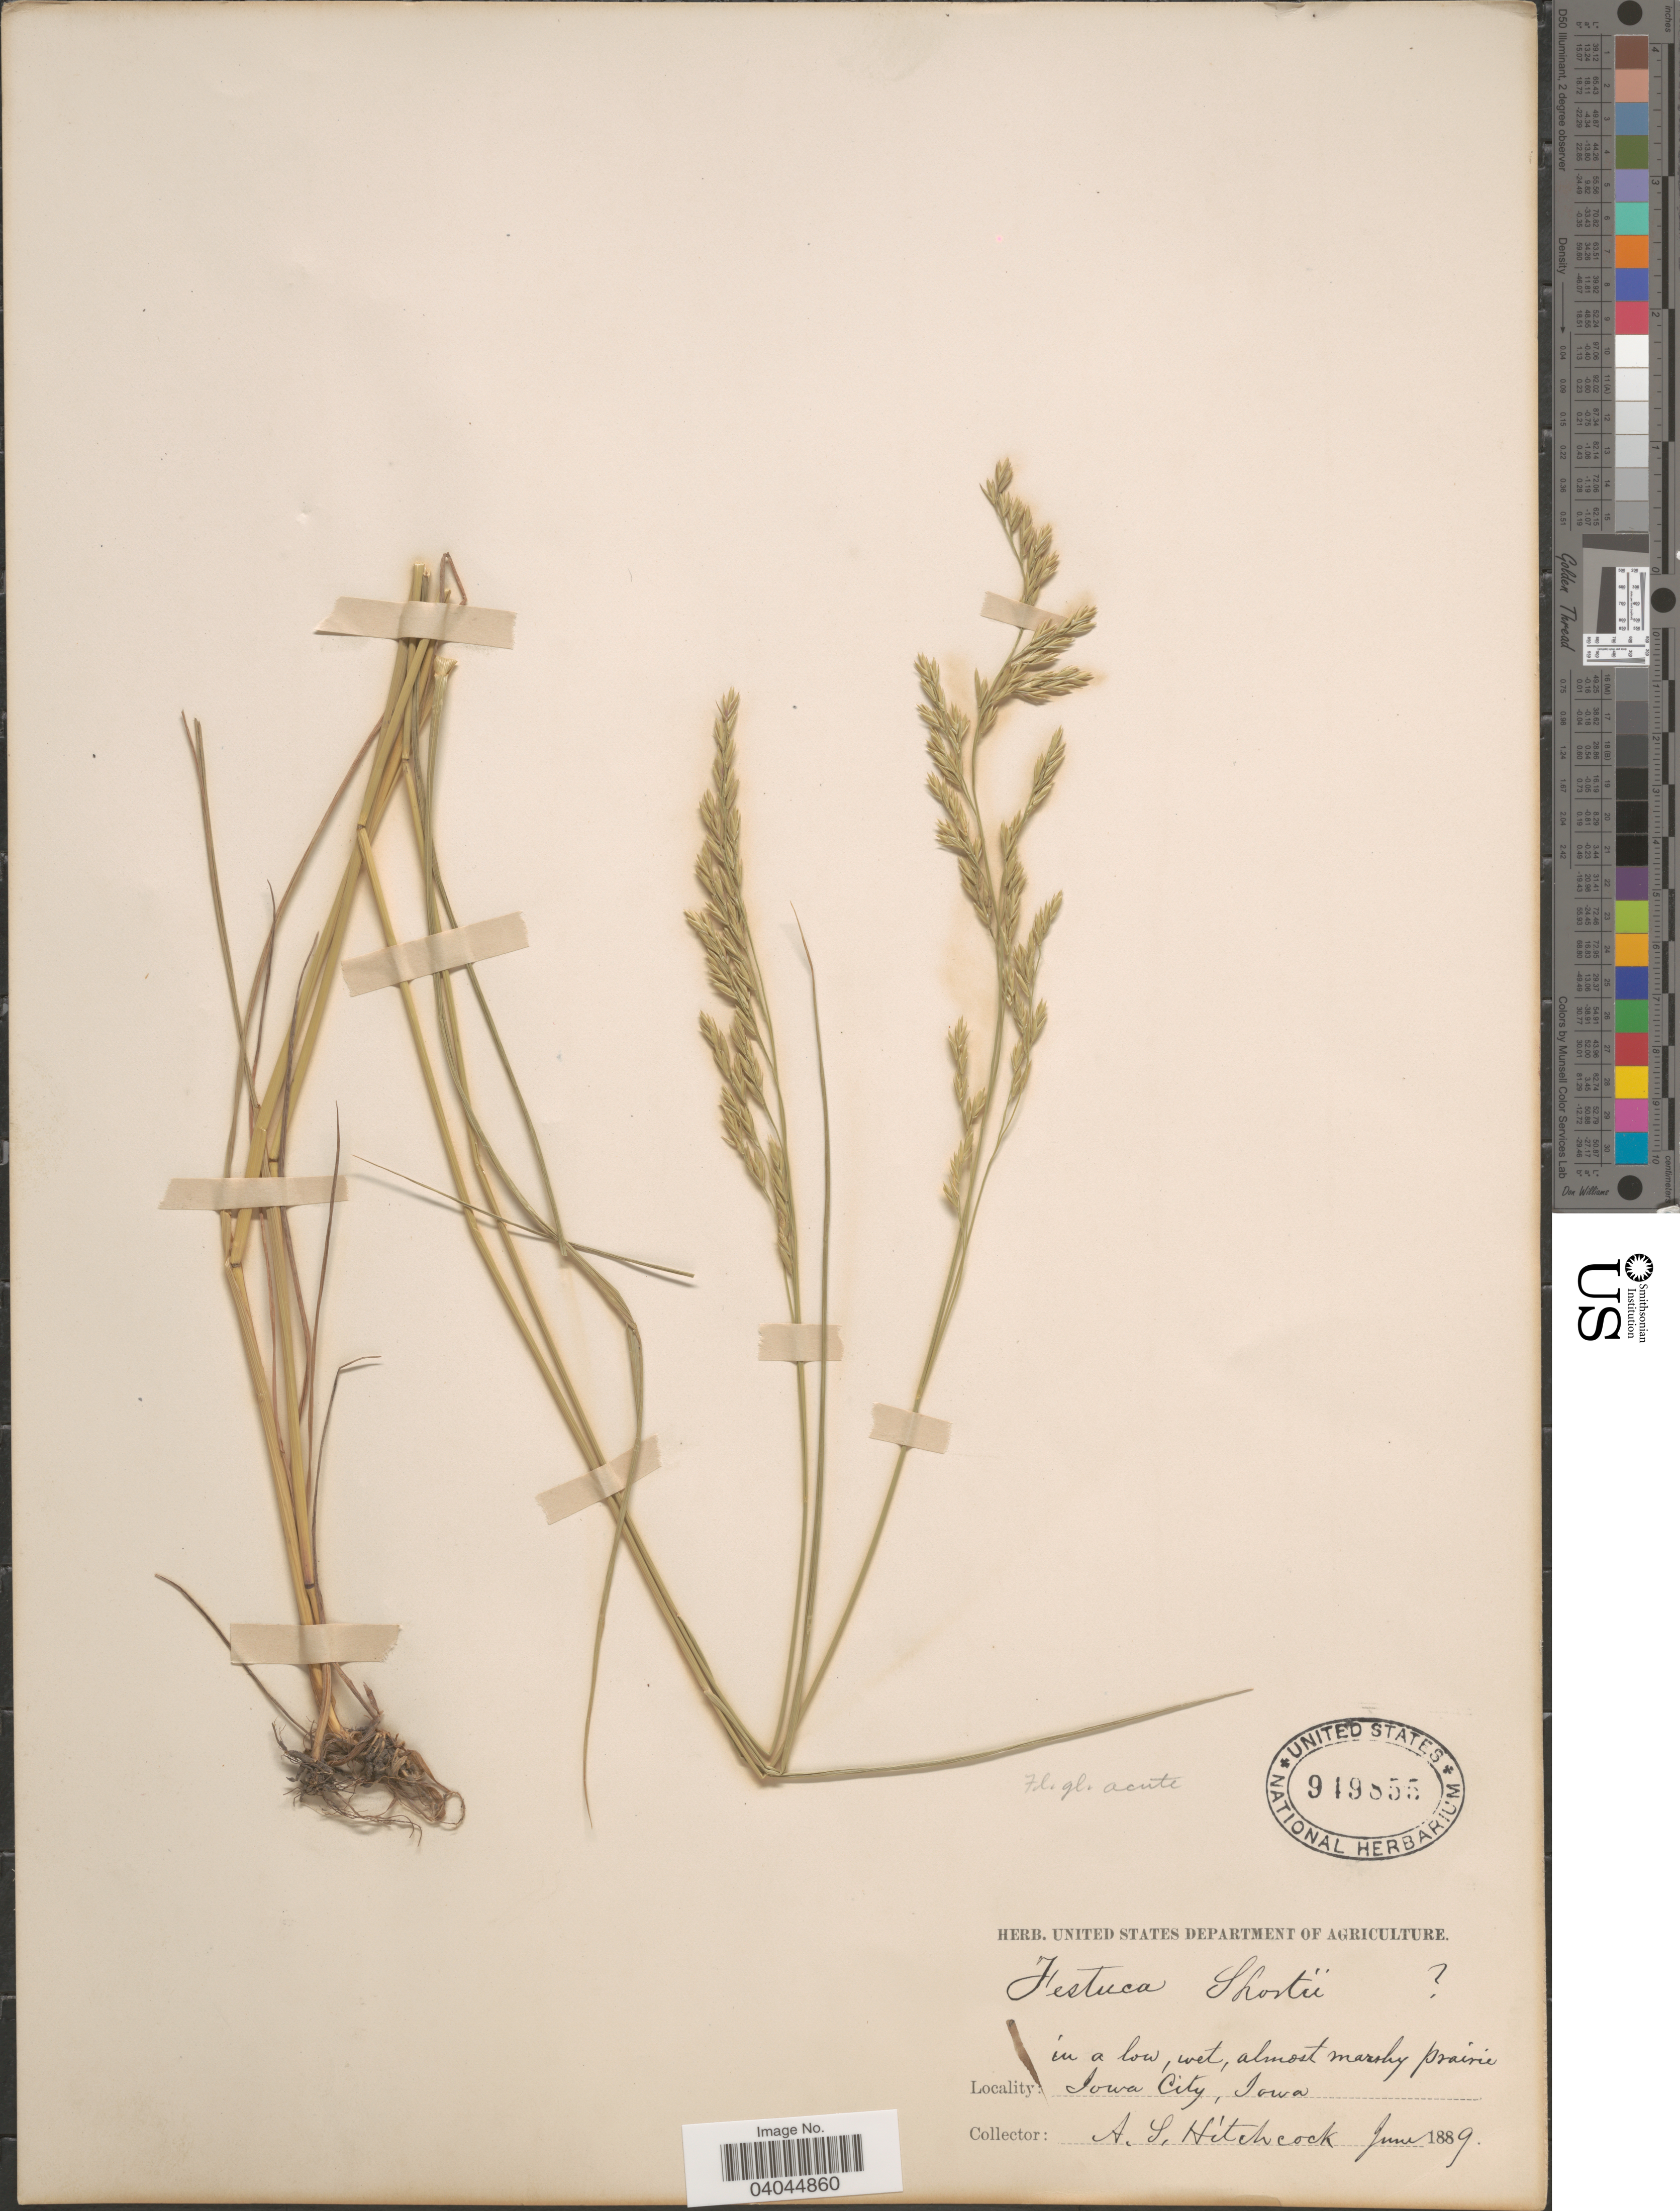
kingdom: Plantae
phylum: Tracheophyta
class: Liliopsida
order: Poales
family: Poaceae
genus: Festuca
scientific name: Festuca paradoxa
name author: Desv.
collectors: A. S. Hitchcock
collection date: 1889-06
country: United States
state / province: Iowa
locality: Iowa City.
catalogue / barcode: US 949855